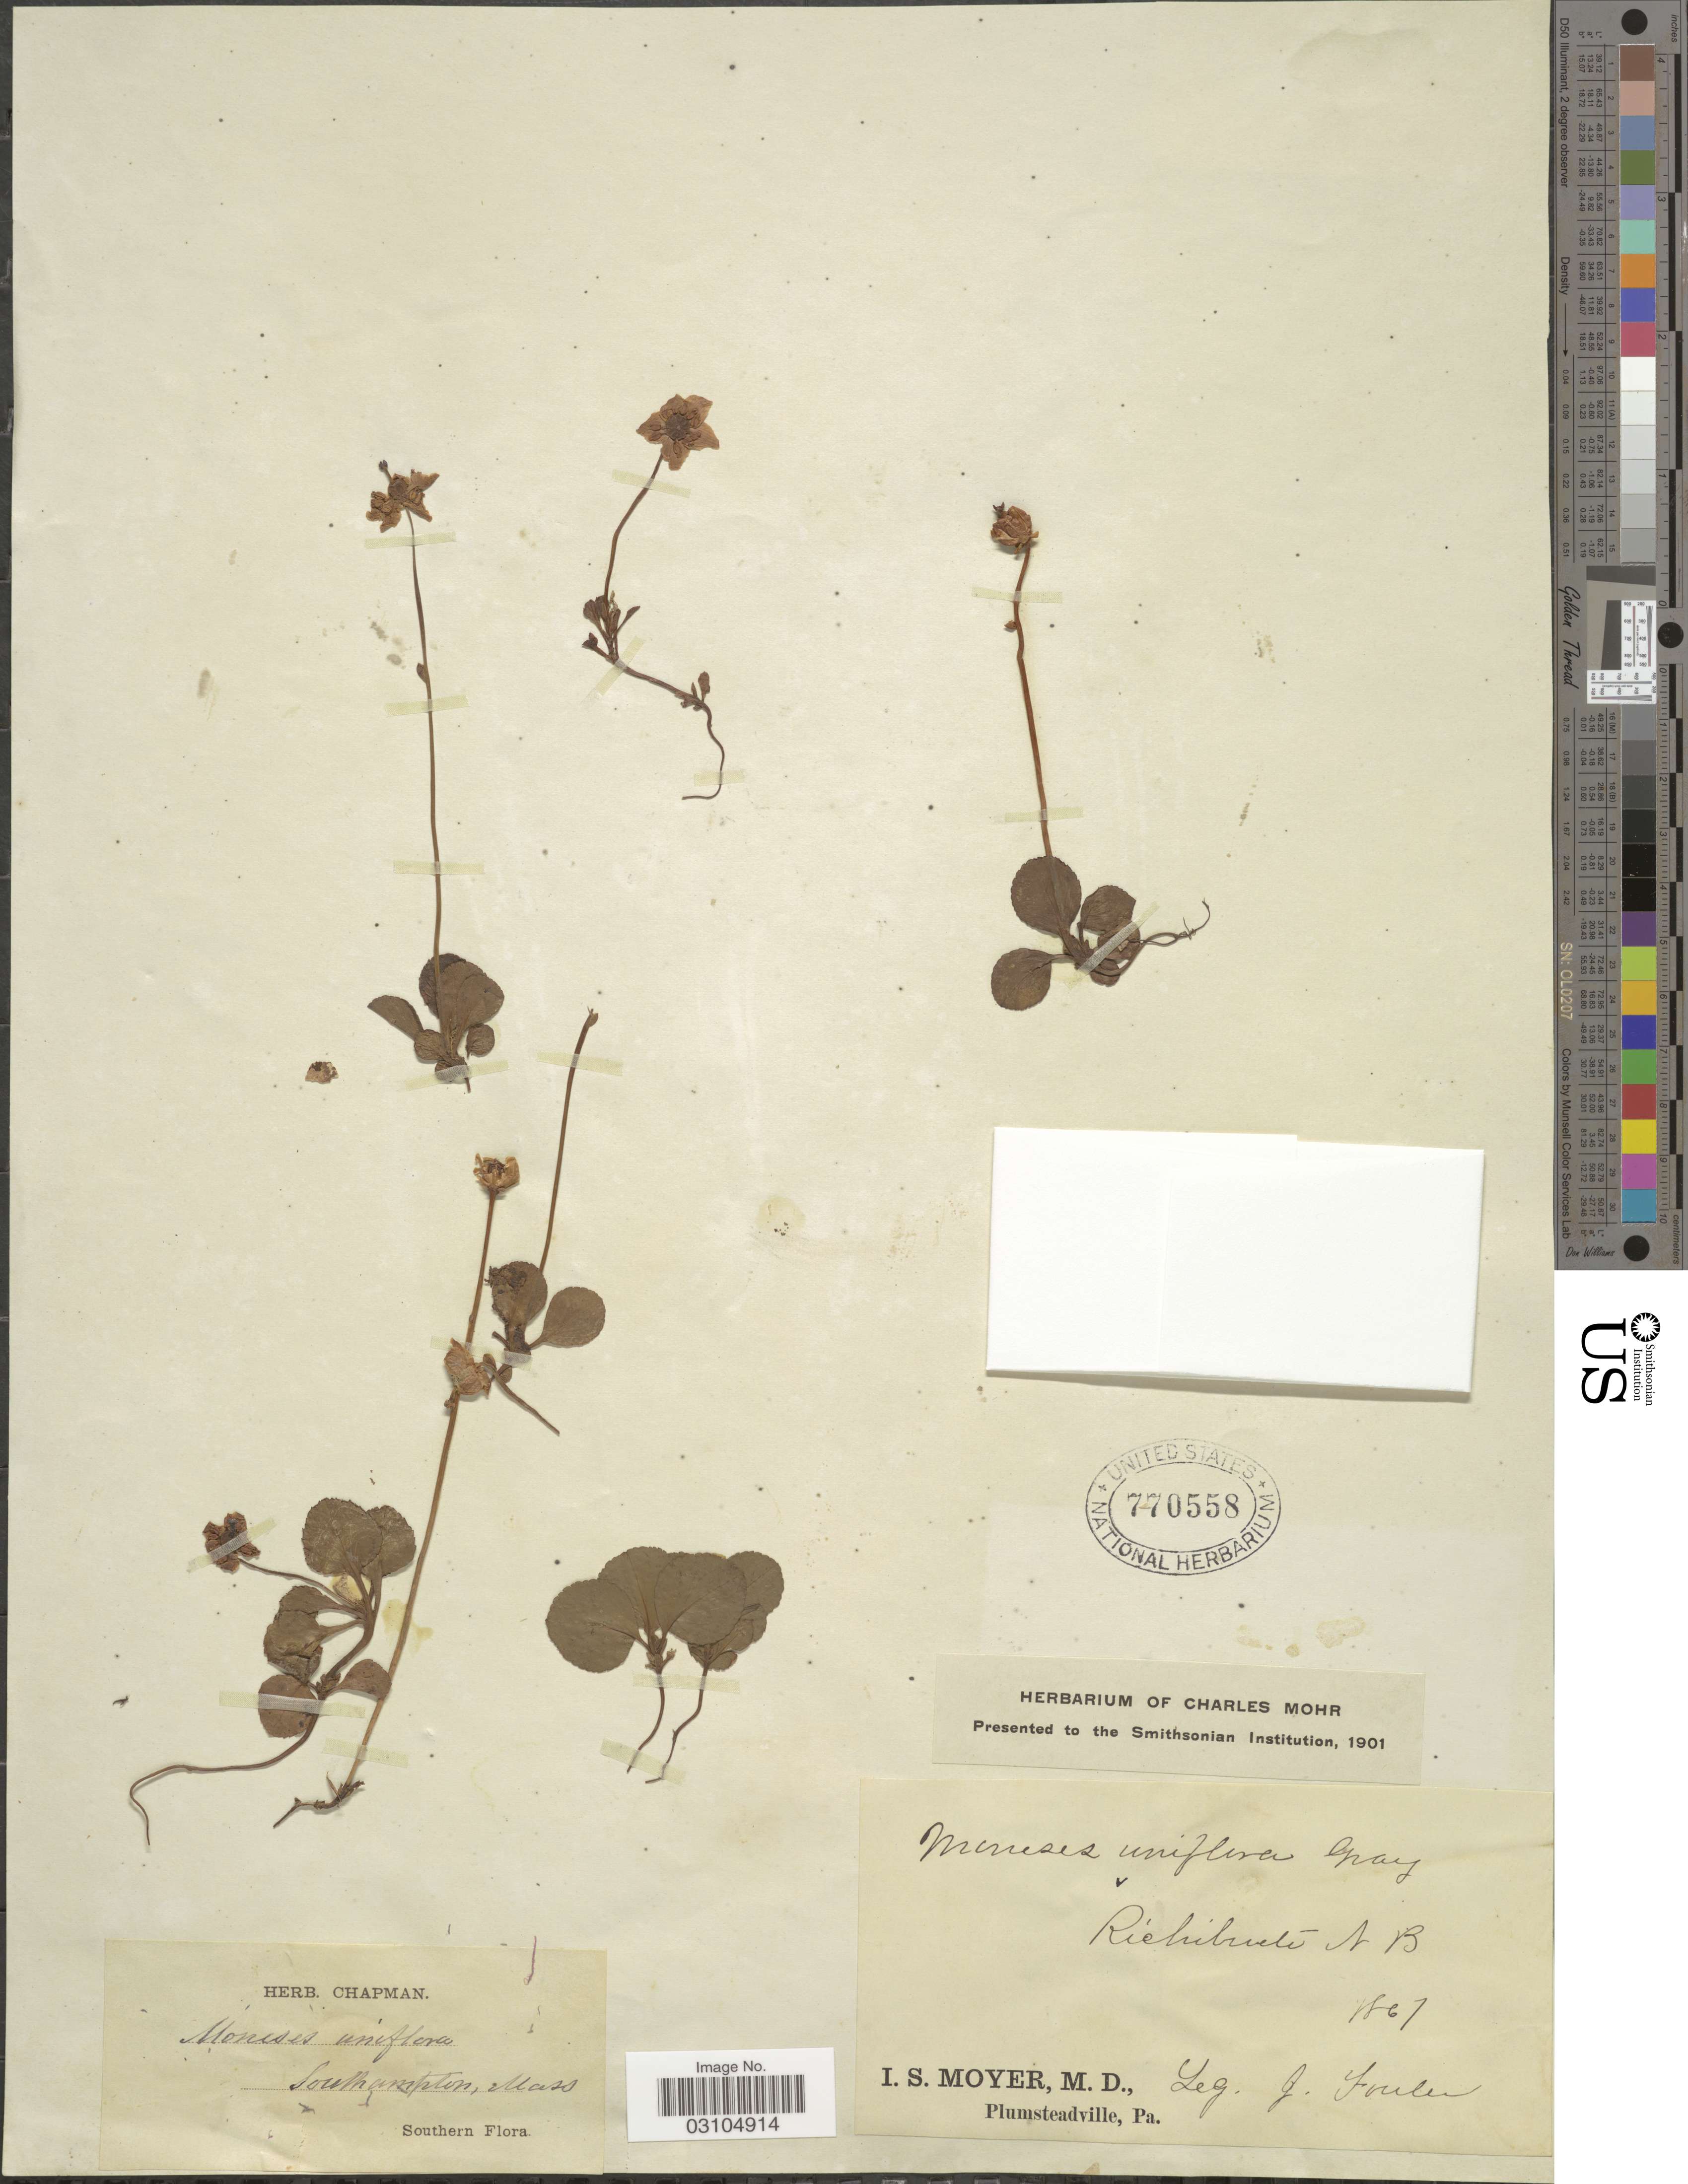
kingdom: Plantae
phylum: Tracheophyta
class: Magnoliopsida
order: Ericales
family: Ericaceae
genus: Moneses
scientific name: Moneses uniflora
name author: (L.) A. Gray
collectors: ex herb. Chapman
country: United States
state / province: Massachusetts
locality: Southampton, Mass. Southern.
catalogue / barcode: US 770558